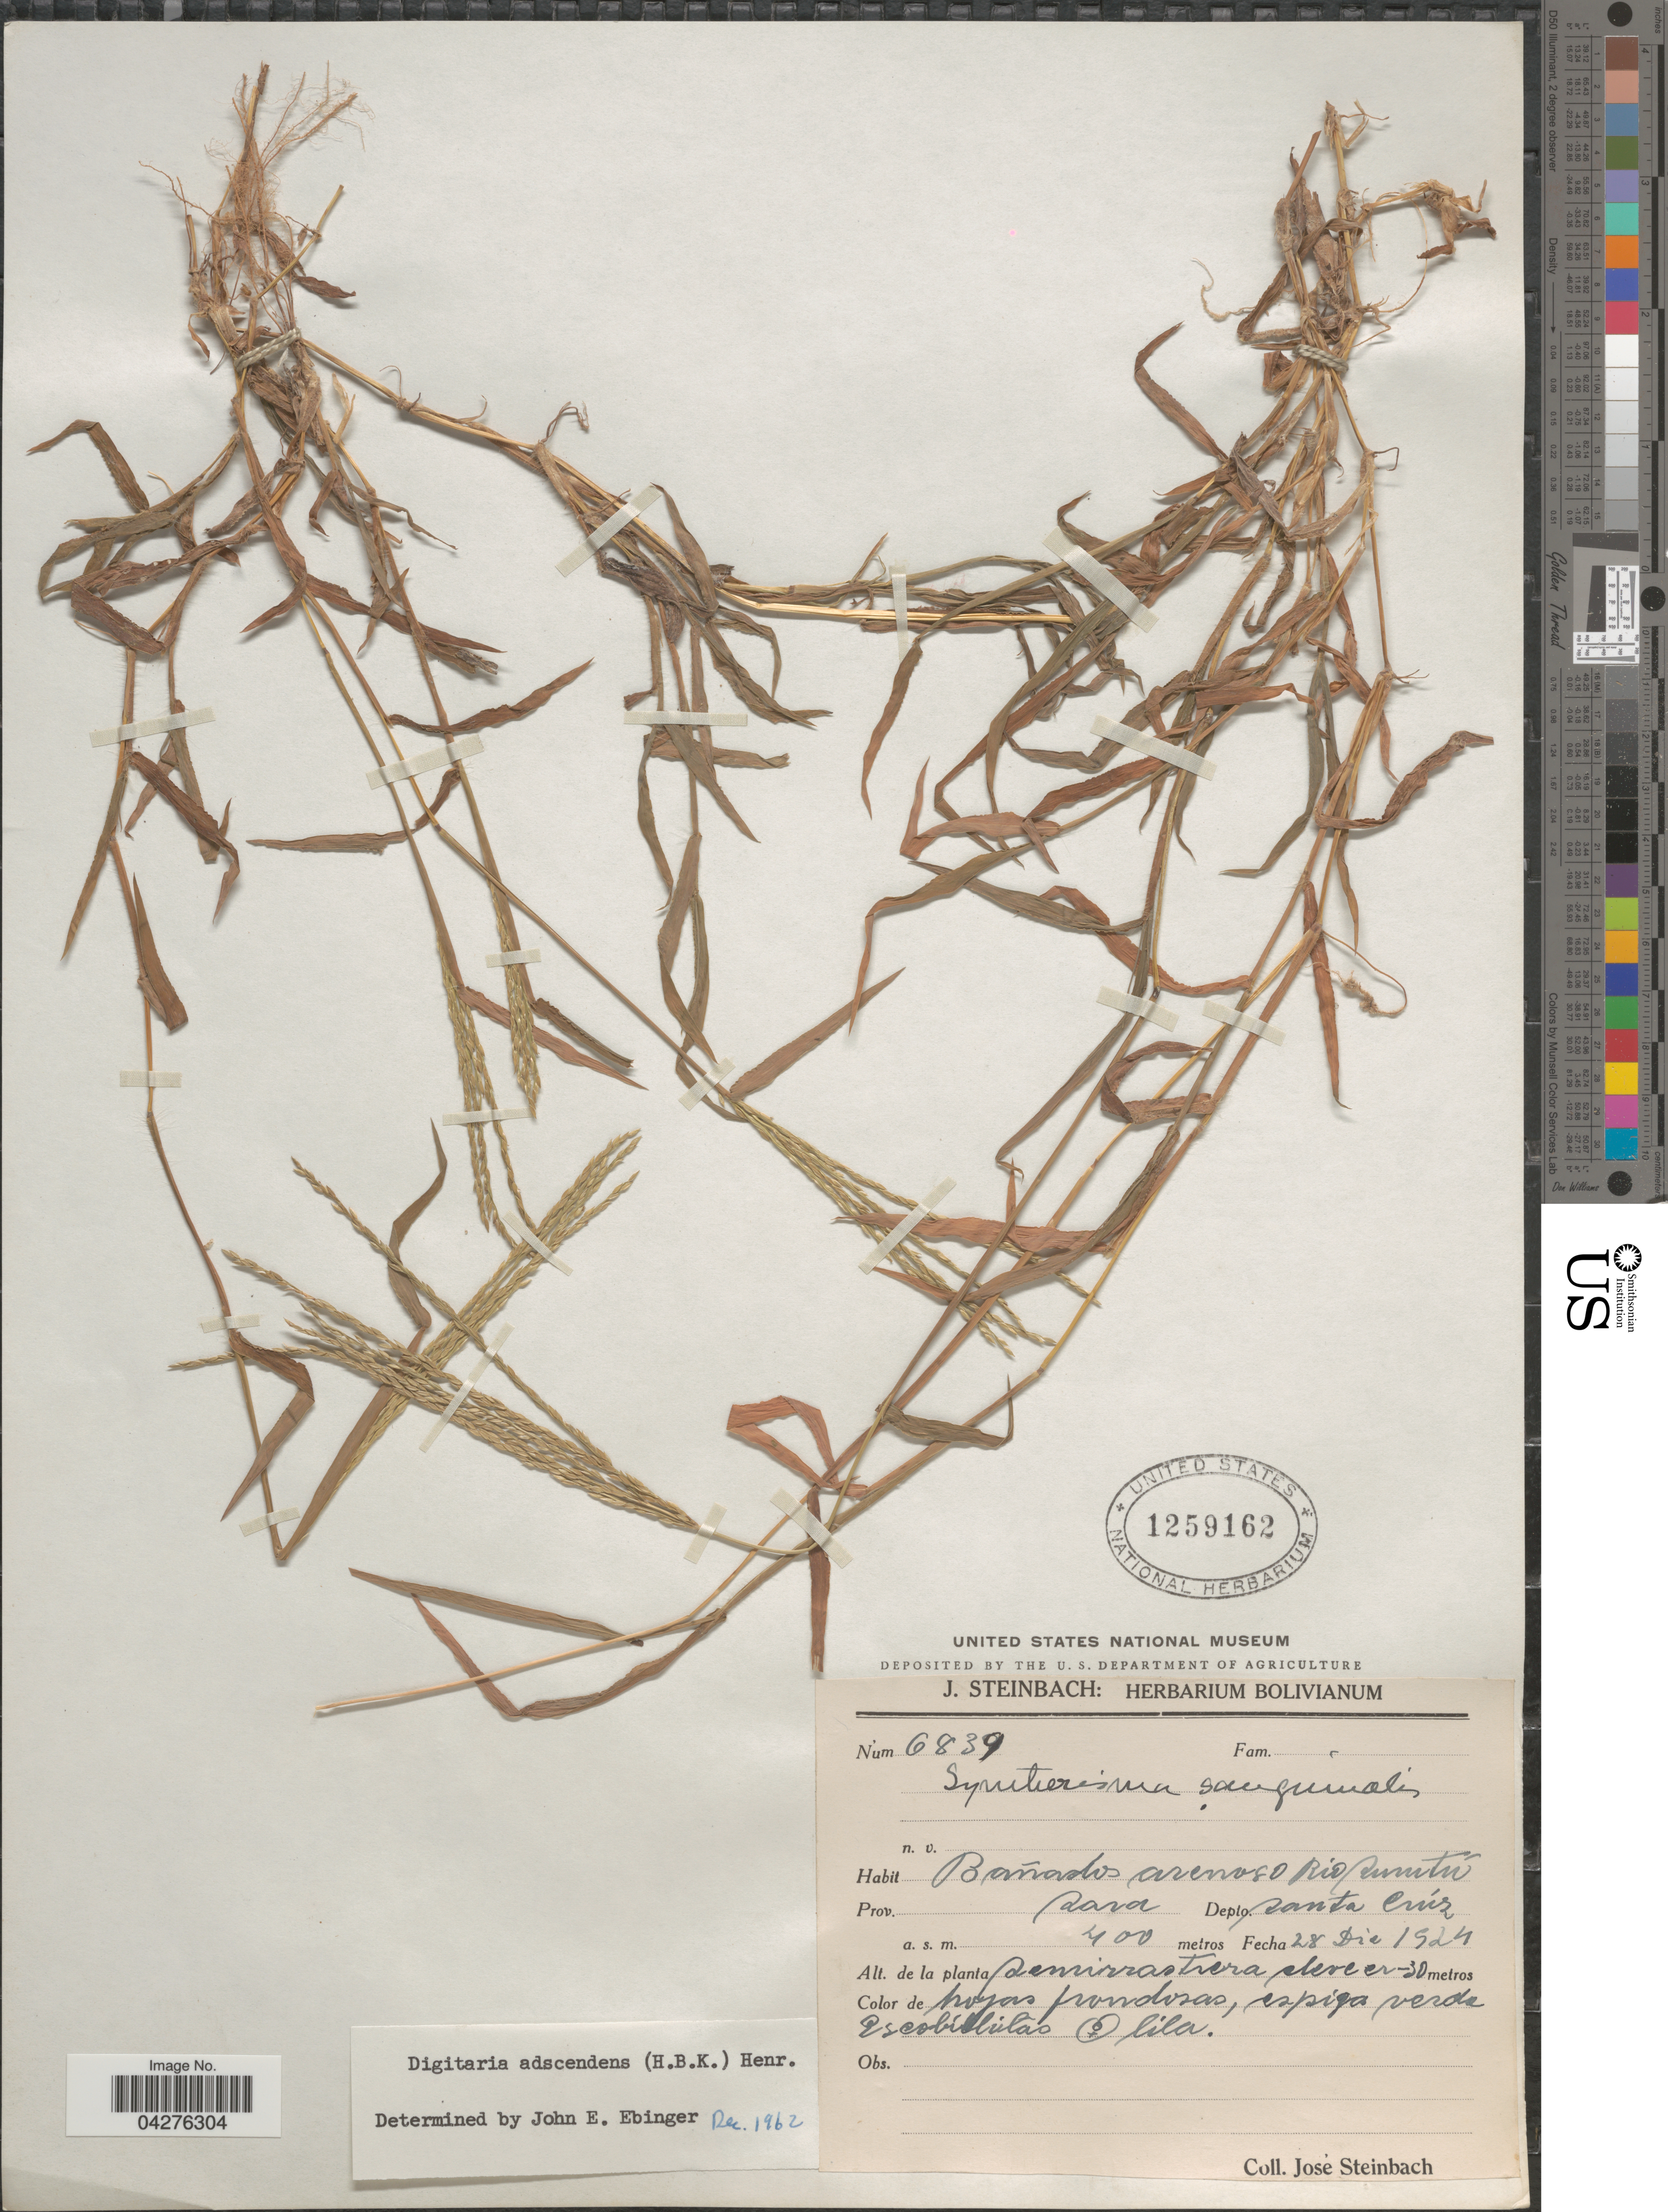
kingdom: Plantae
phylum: Tracheophyta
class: Liliopsida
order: Poales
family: Poaceae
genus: Digitaria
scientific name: Digitaria ciliaris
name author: (Retz.) Koeler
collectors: J. Steinbach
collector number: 6839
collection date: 1924-12-28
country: Bolivia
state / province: Santa Cruz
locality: Bañados arenoso Bañado arenoso Prov. Sara. Depto. Santa Crúz.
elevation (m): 400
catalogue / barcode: US 1259162